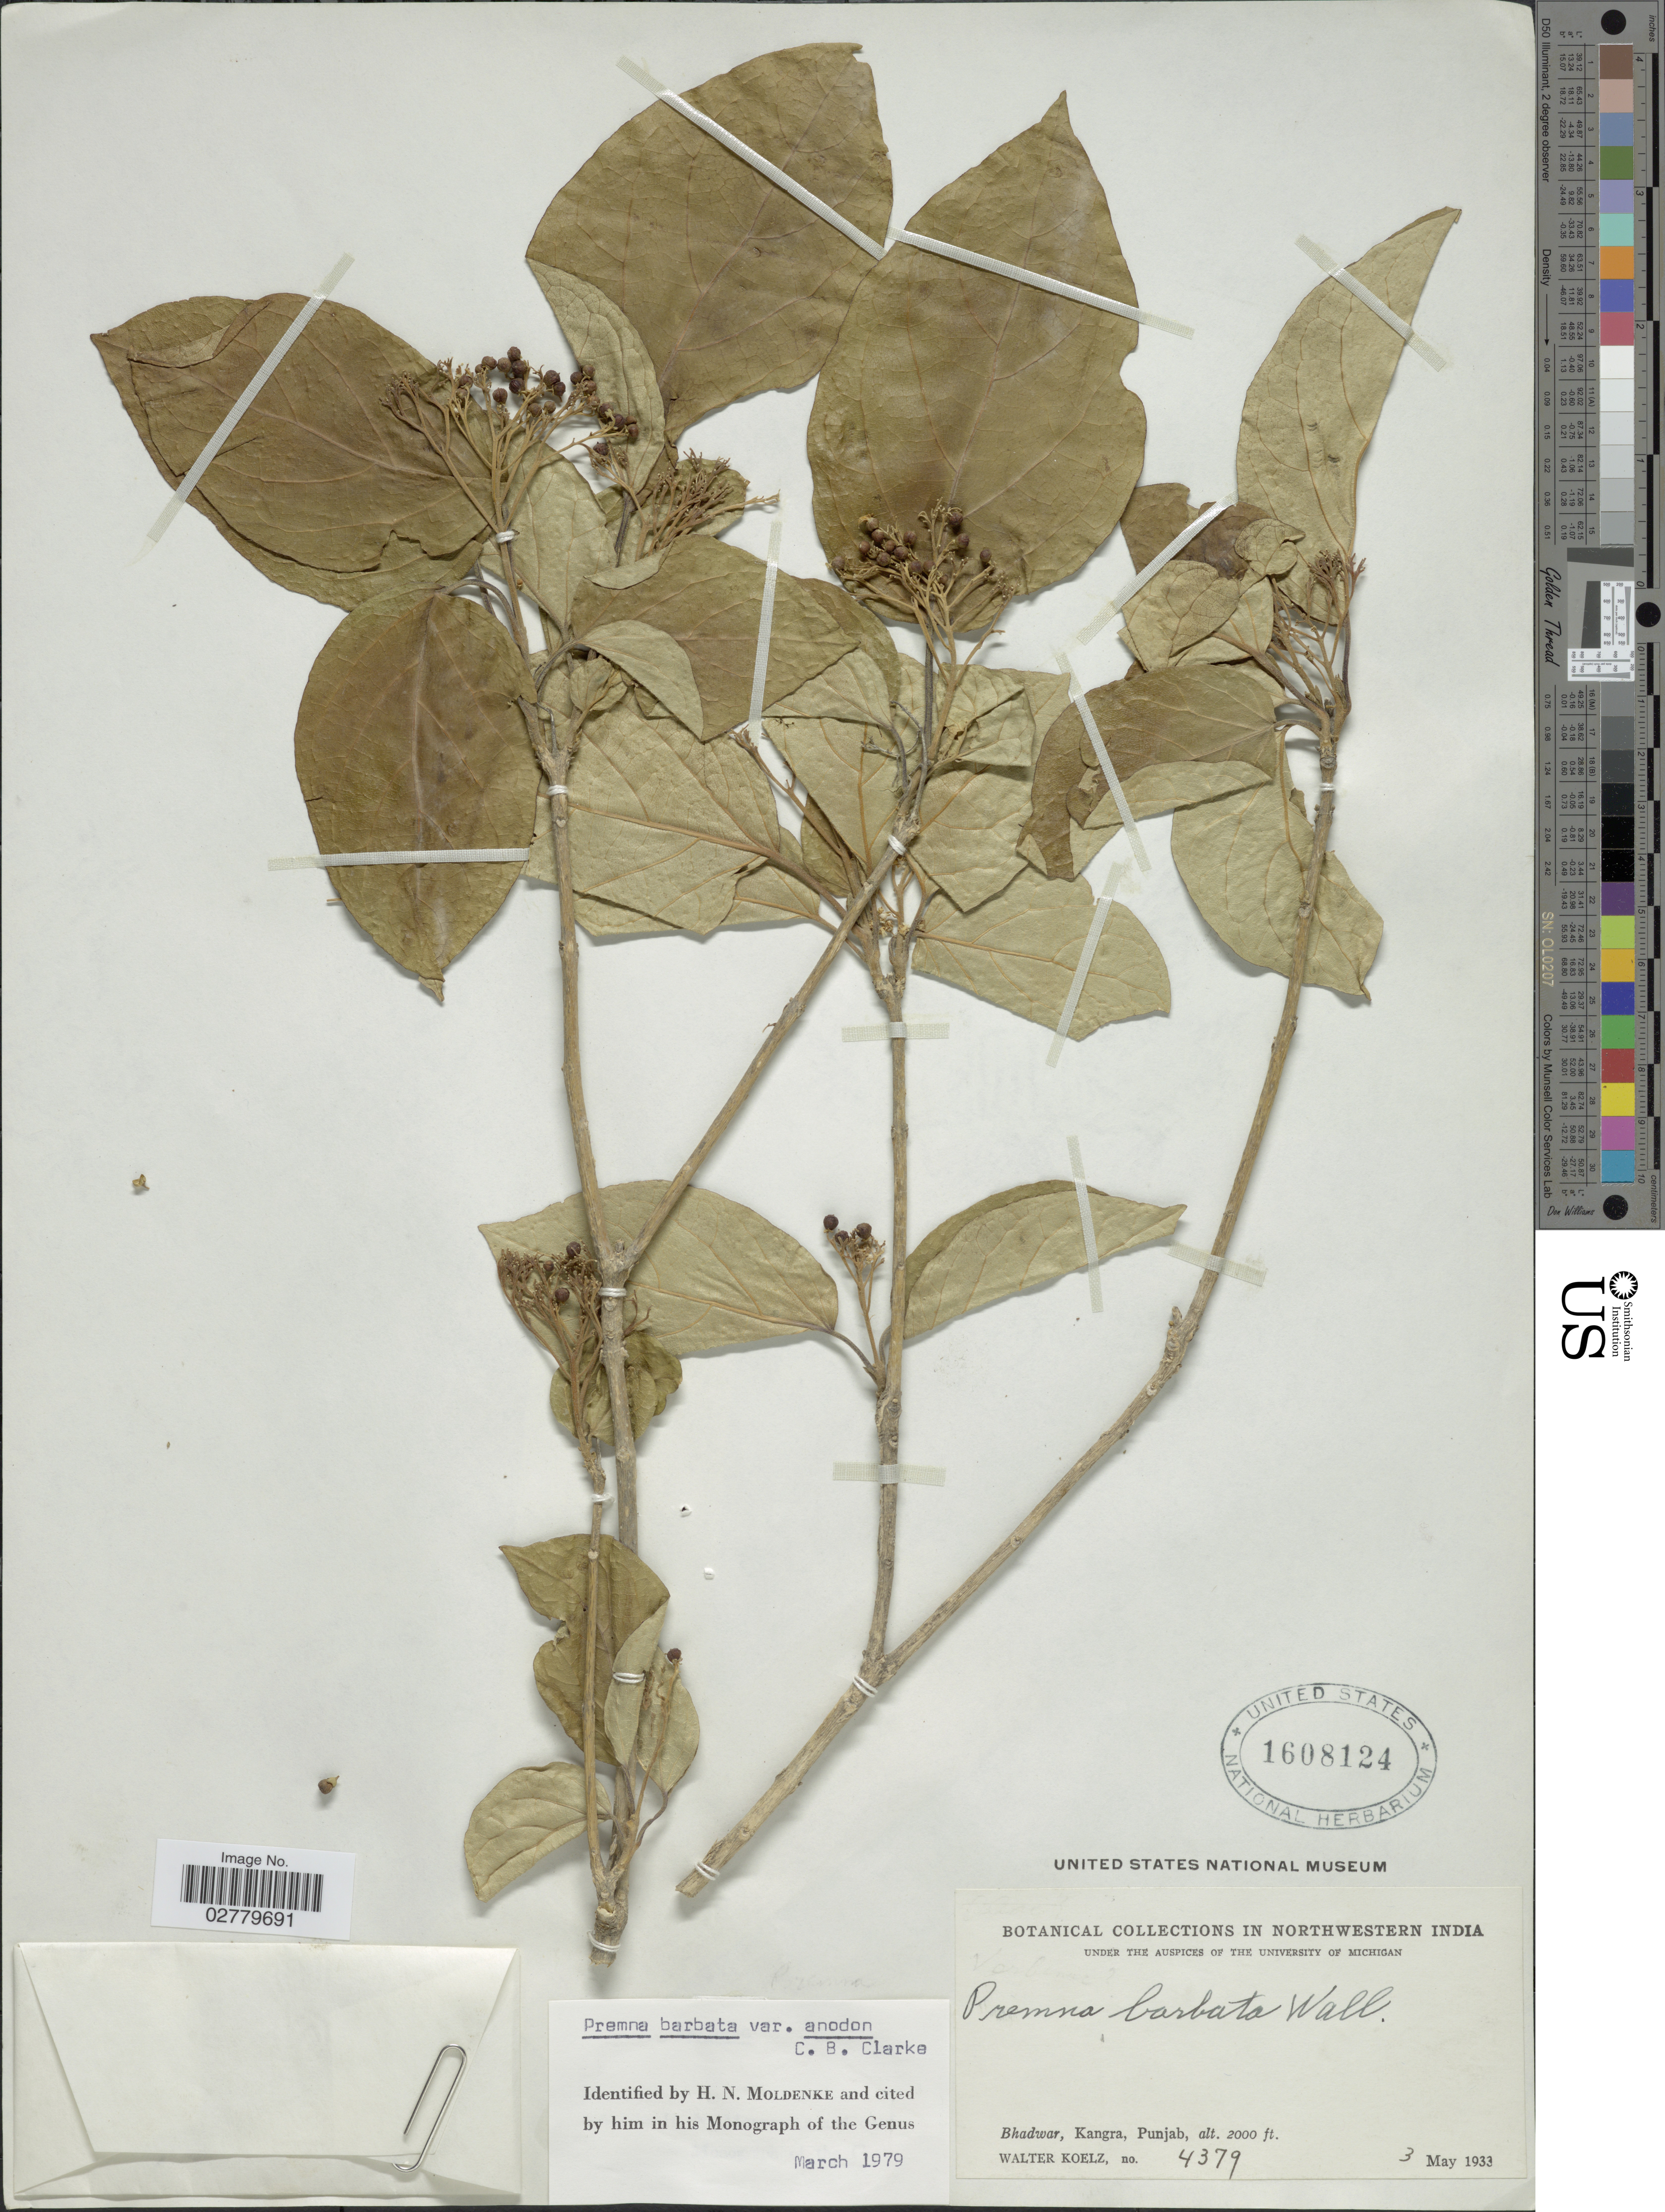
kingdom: Plantae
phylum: Tracheophyta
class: Magnoliopsida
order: Lamiales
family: Lamiaceae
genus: Premna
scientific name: Premna barbata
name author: Wall. ex Schauer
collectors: W. N. Koelz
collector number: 4379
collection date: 1933-05-03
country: India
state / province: Punjab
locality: Northwestern India. Bhadwar, Kangra.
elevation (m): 610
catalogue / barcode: US 1608124